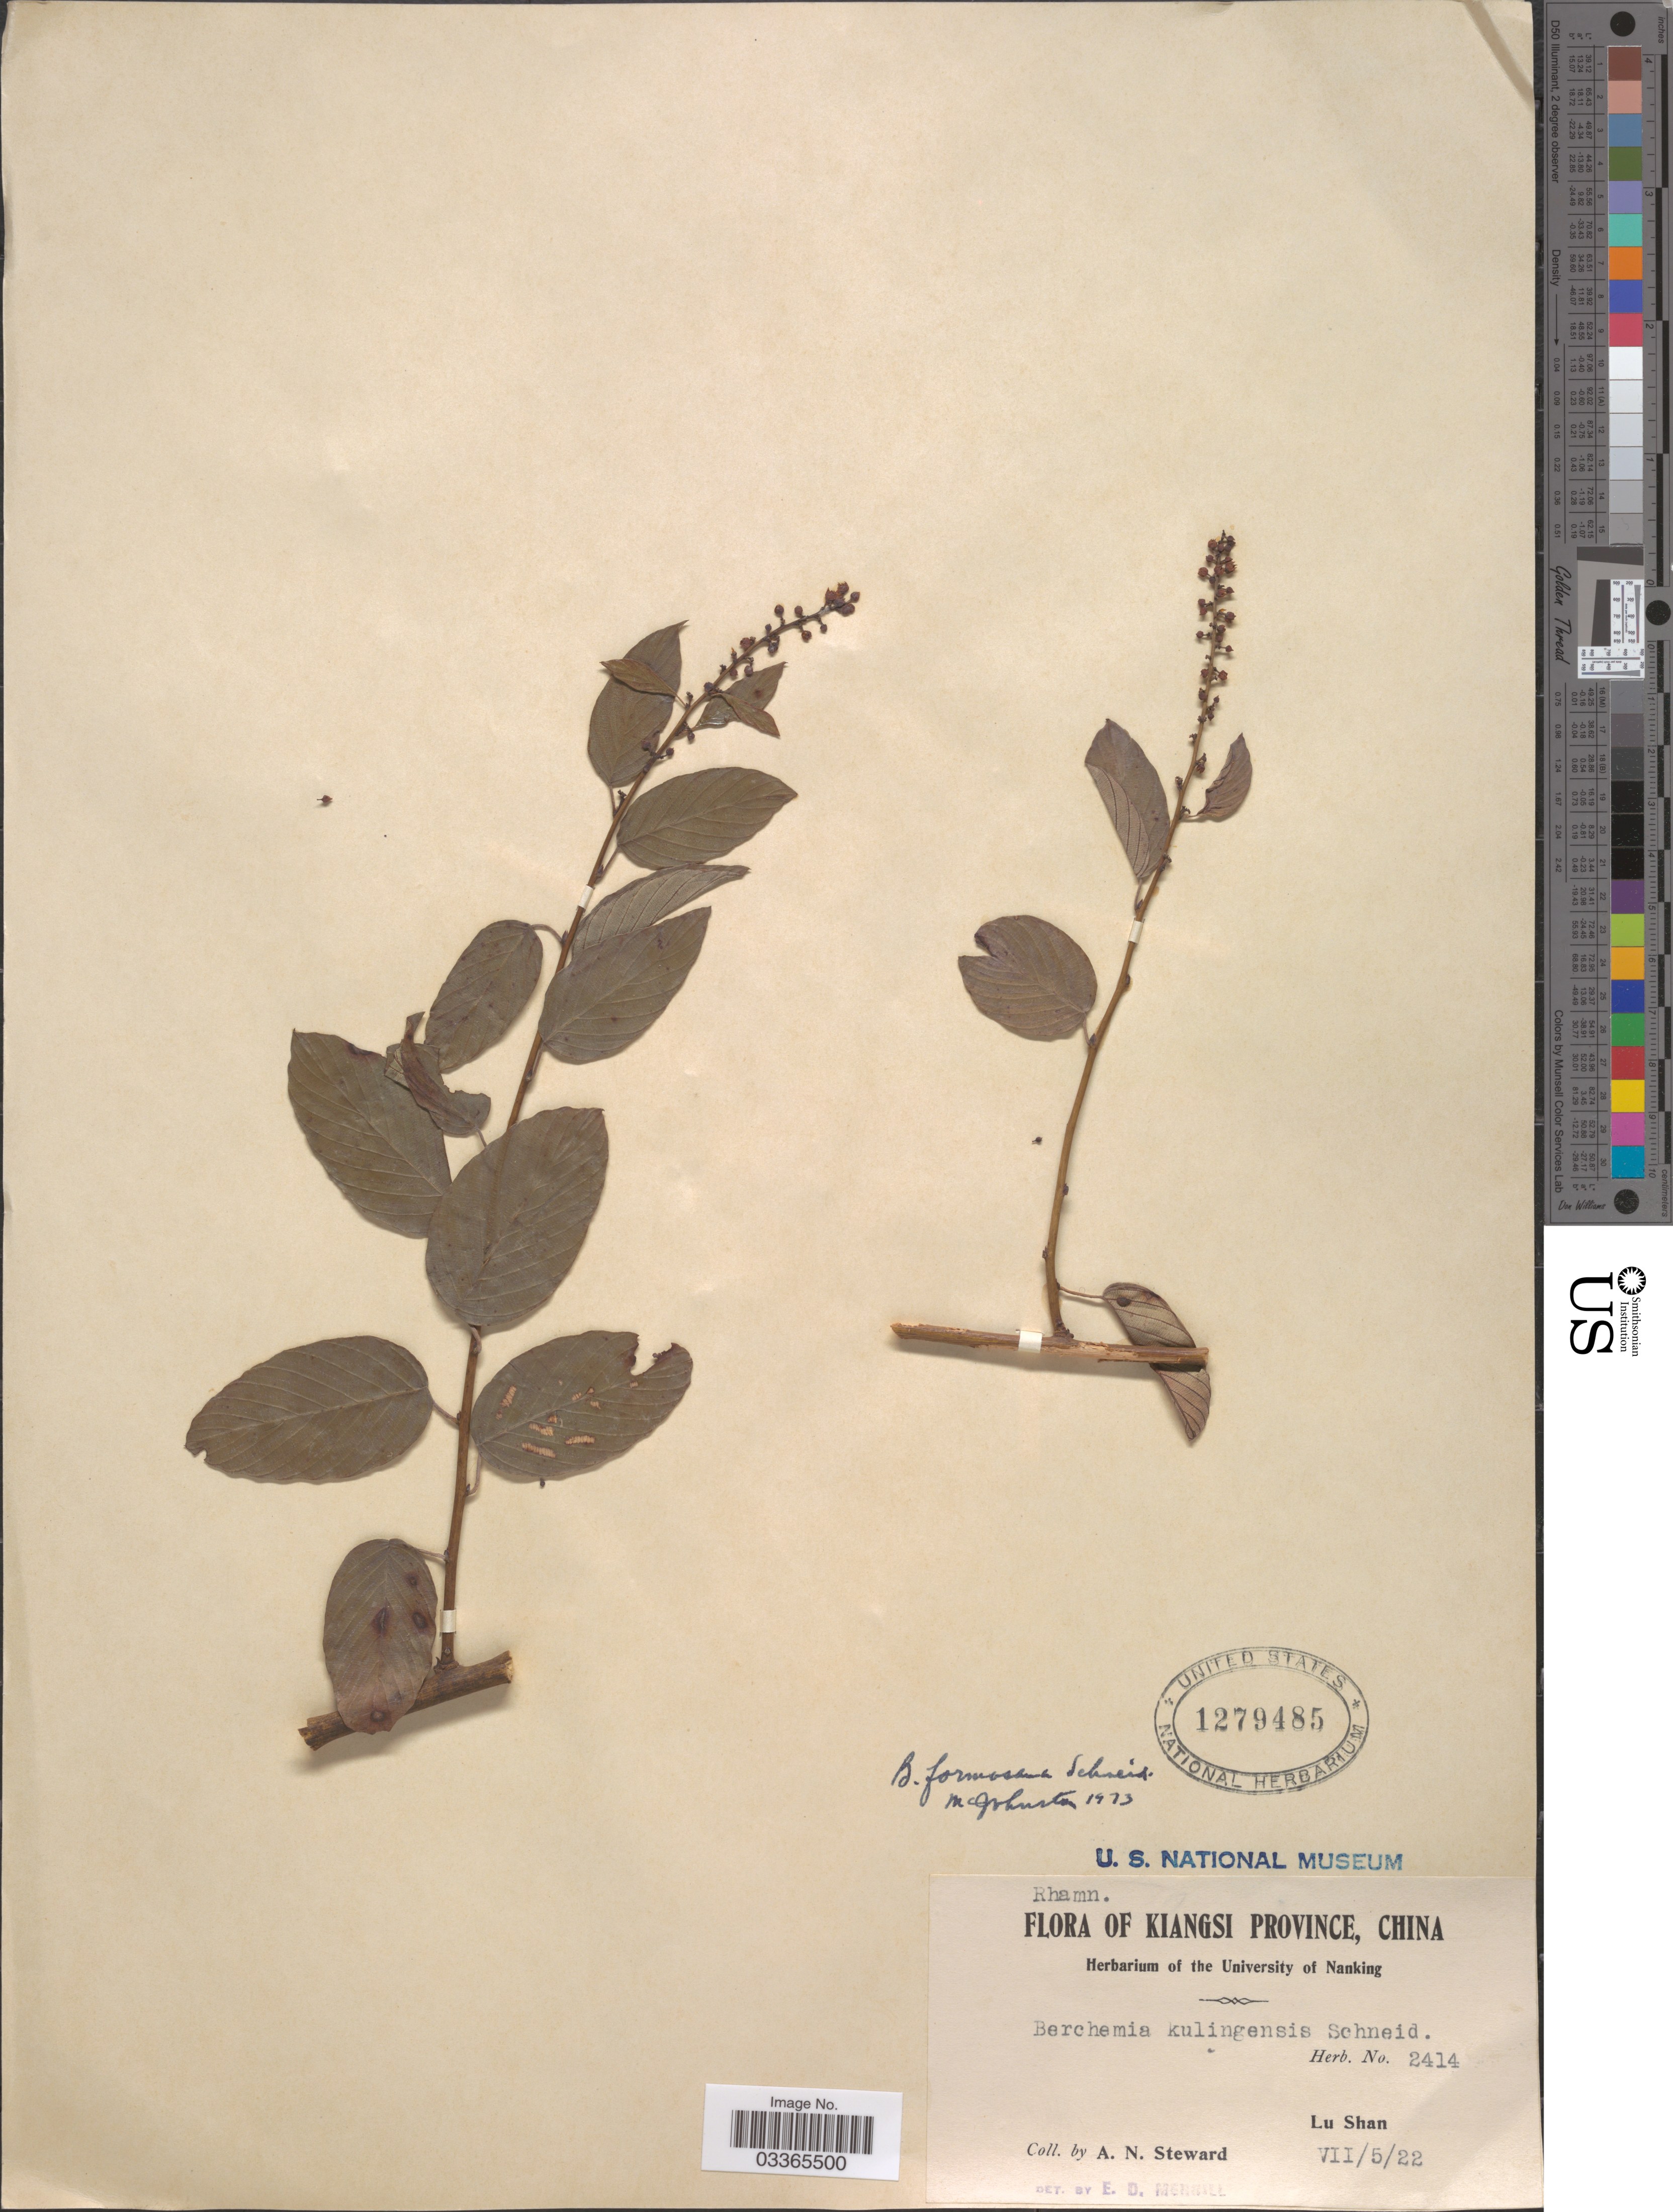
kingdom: Plantae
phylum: Tracheophyta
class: Magnoliopsida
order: Rosales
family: Rhamnaceae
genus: Berchemia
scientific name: Berchemia formosana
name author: C.K. Schneid.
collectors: A. N. Steward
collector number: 2414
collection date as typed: Transcribed d/m/y: 5/7/22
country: China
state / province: Jiangxi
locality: Kiangsi Province. Lu Shan.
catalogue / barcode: US 1279485